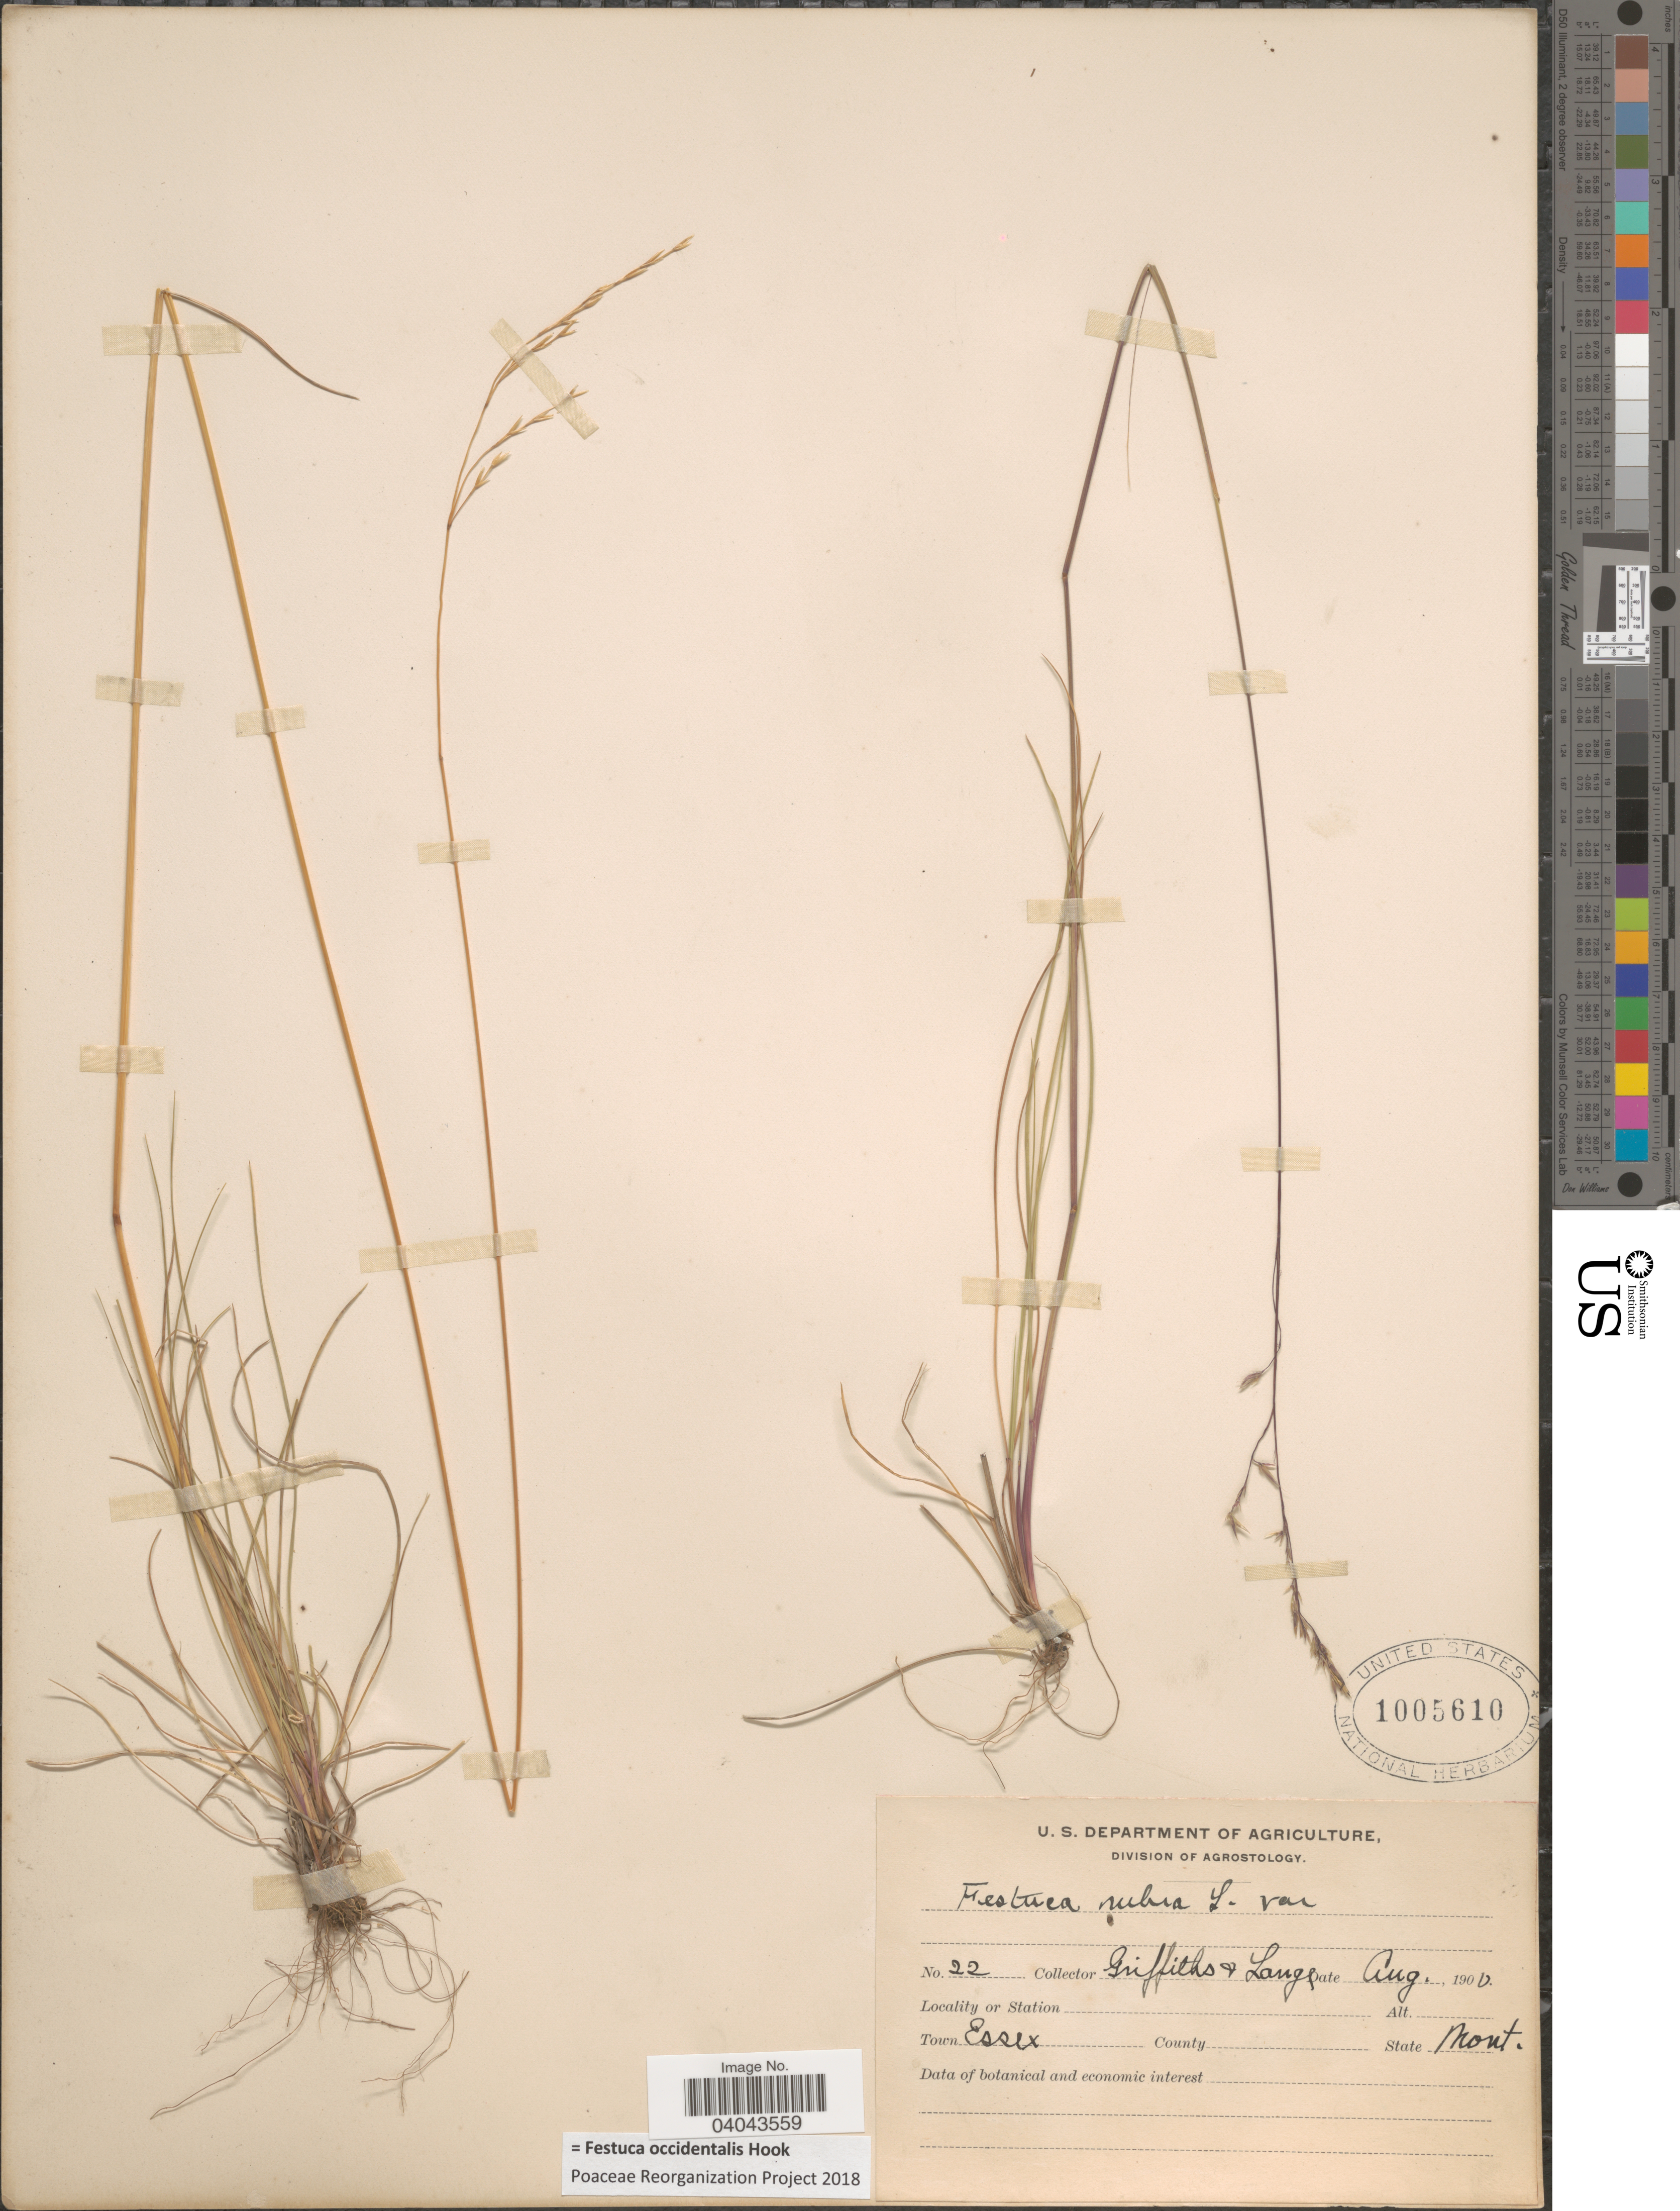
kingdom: Plantae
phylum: Tracheophyta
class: Liliopsida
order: Poales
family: Poaceae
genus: Festuca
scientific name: Festuca occidentalis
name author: Hook.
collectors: -- Griffiths & -- Lange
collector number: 22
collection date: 1900-08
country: United States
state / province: Montana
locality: Town Essex.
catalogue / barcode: US 1005610